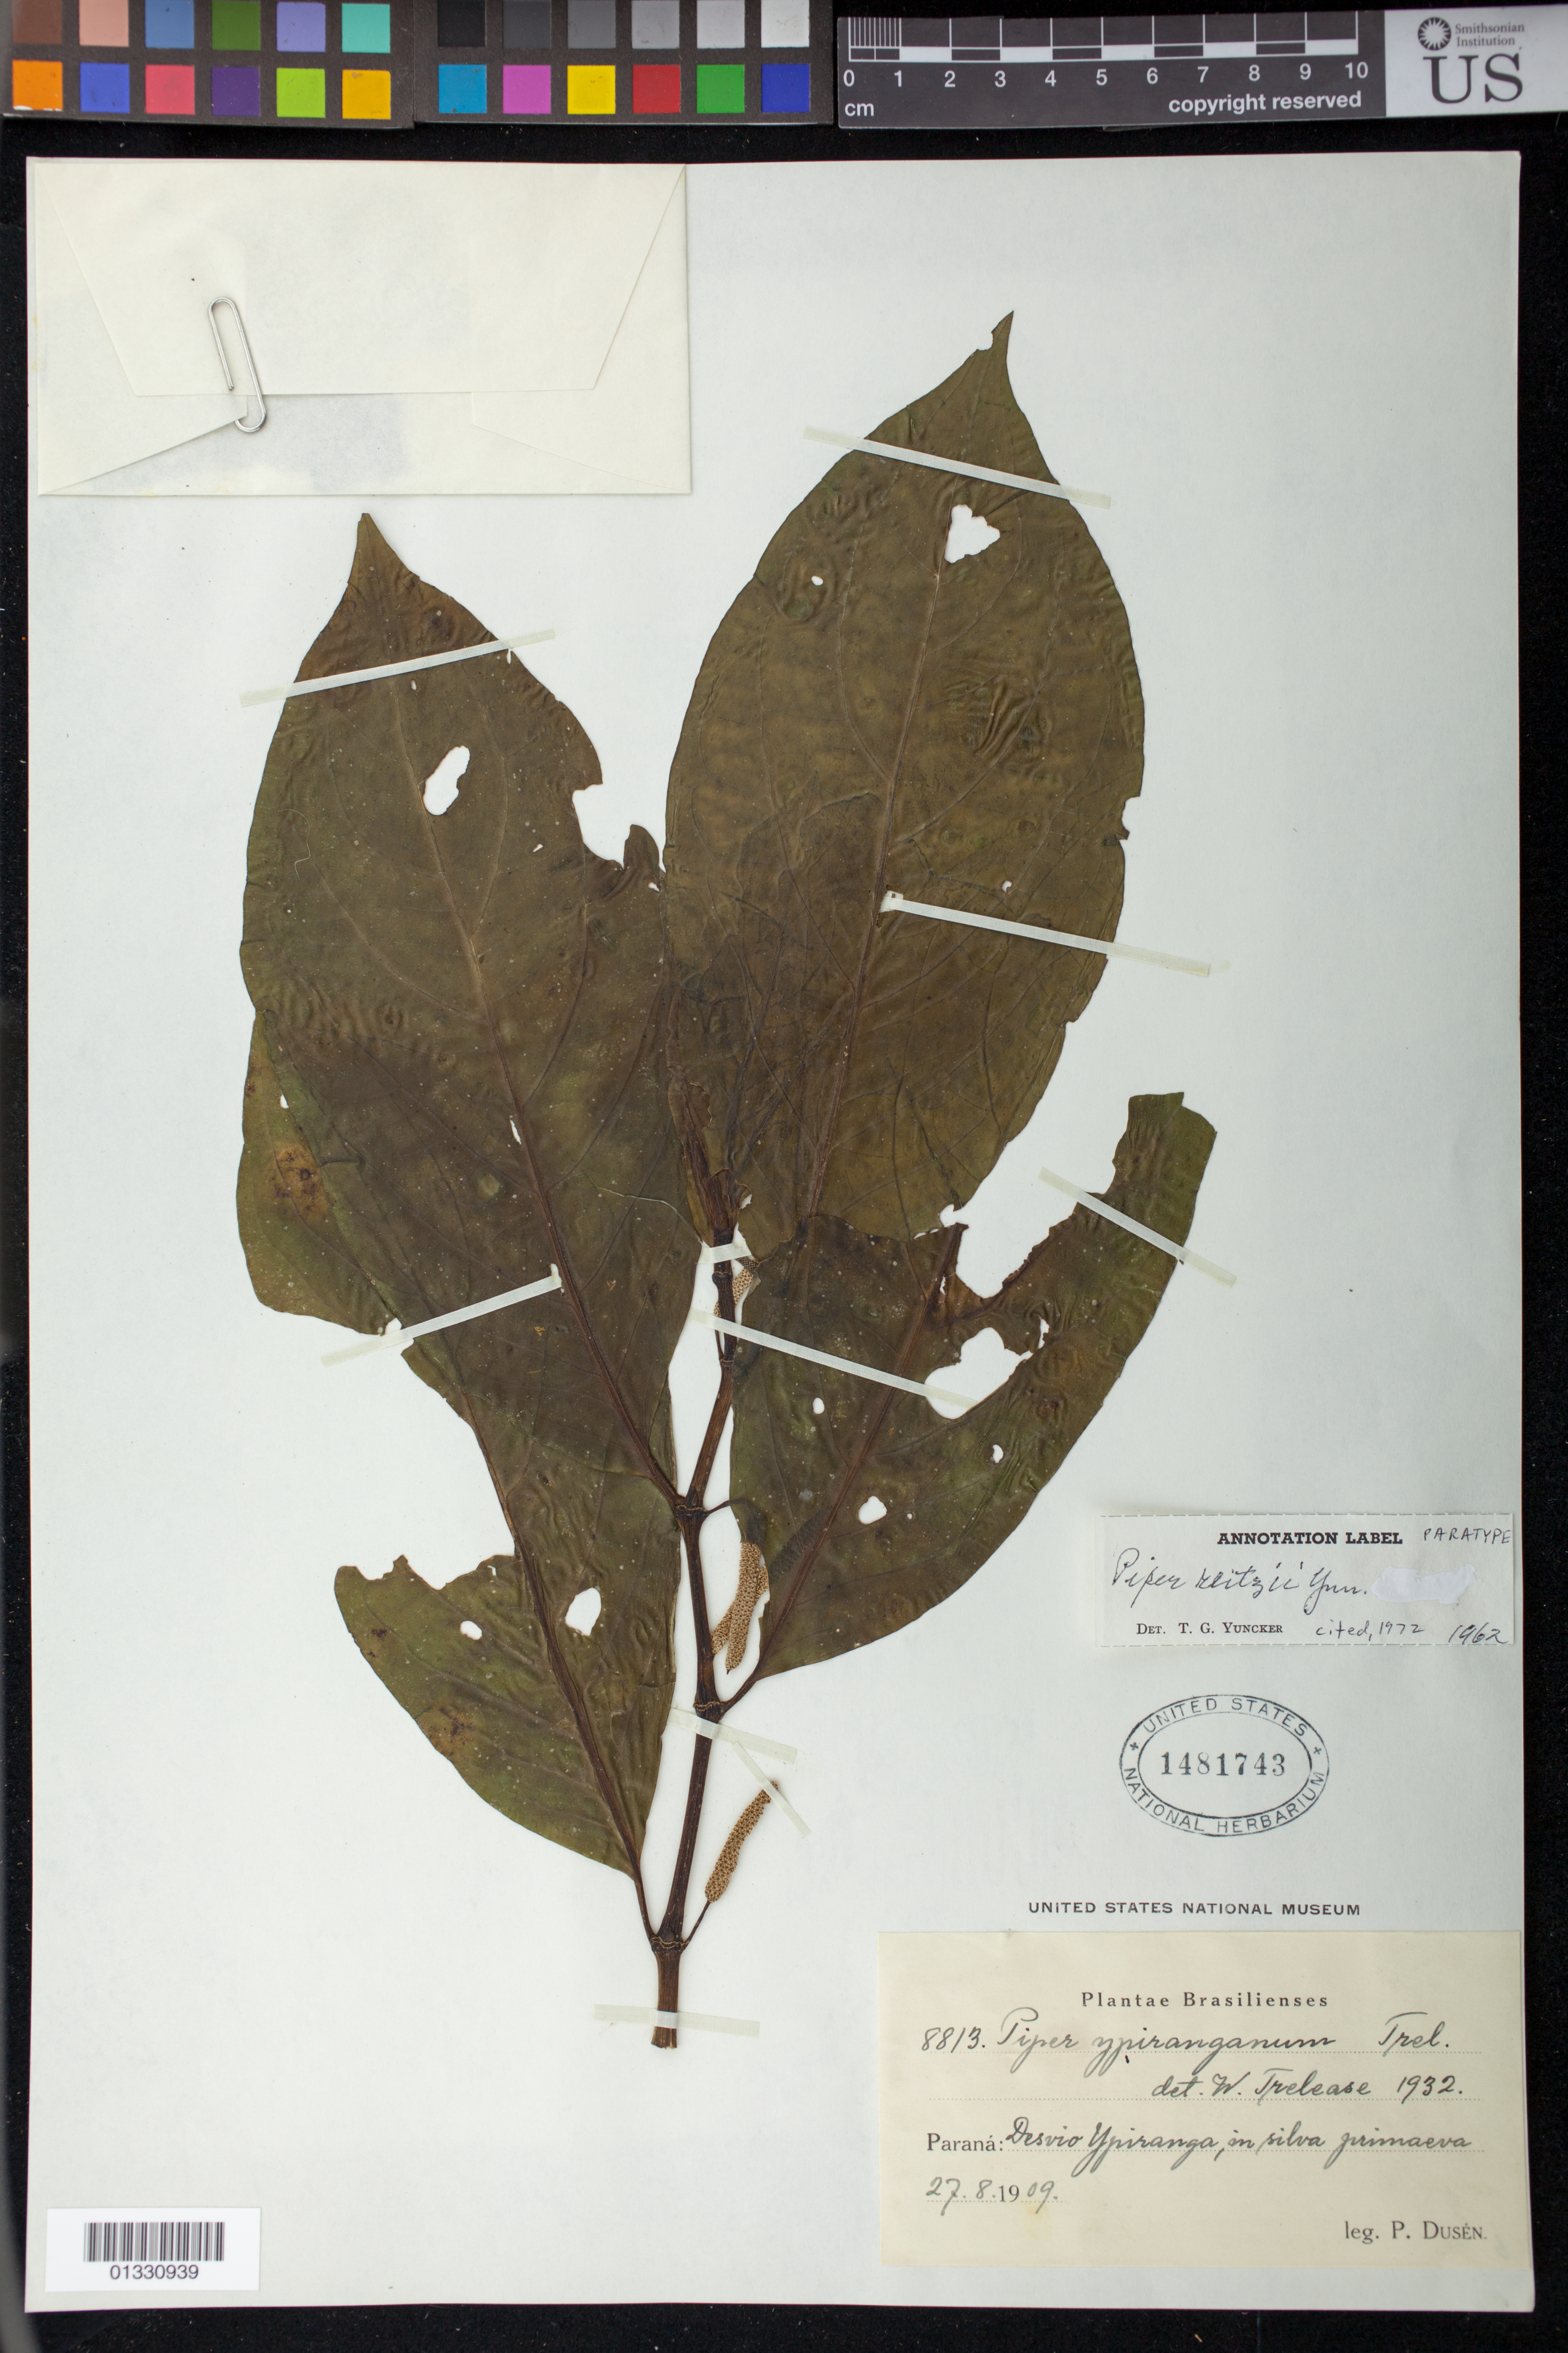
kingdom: Plantae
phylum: Tracheophyta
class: Magnoliopsida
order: Piperales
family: Piperaceae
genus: Piper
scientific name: Piper reitzii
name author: Yunck.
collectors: P. Dusén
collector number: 8813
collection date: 1909-08-27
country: Brazil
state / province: Paraná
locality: Desvio Ipiranga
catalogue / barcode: US 1481743